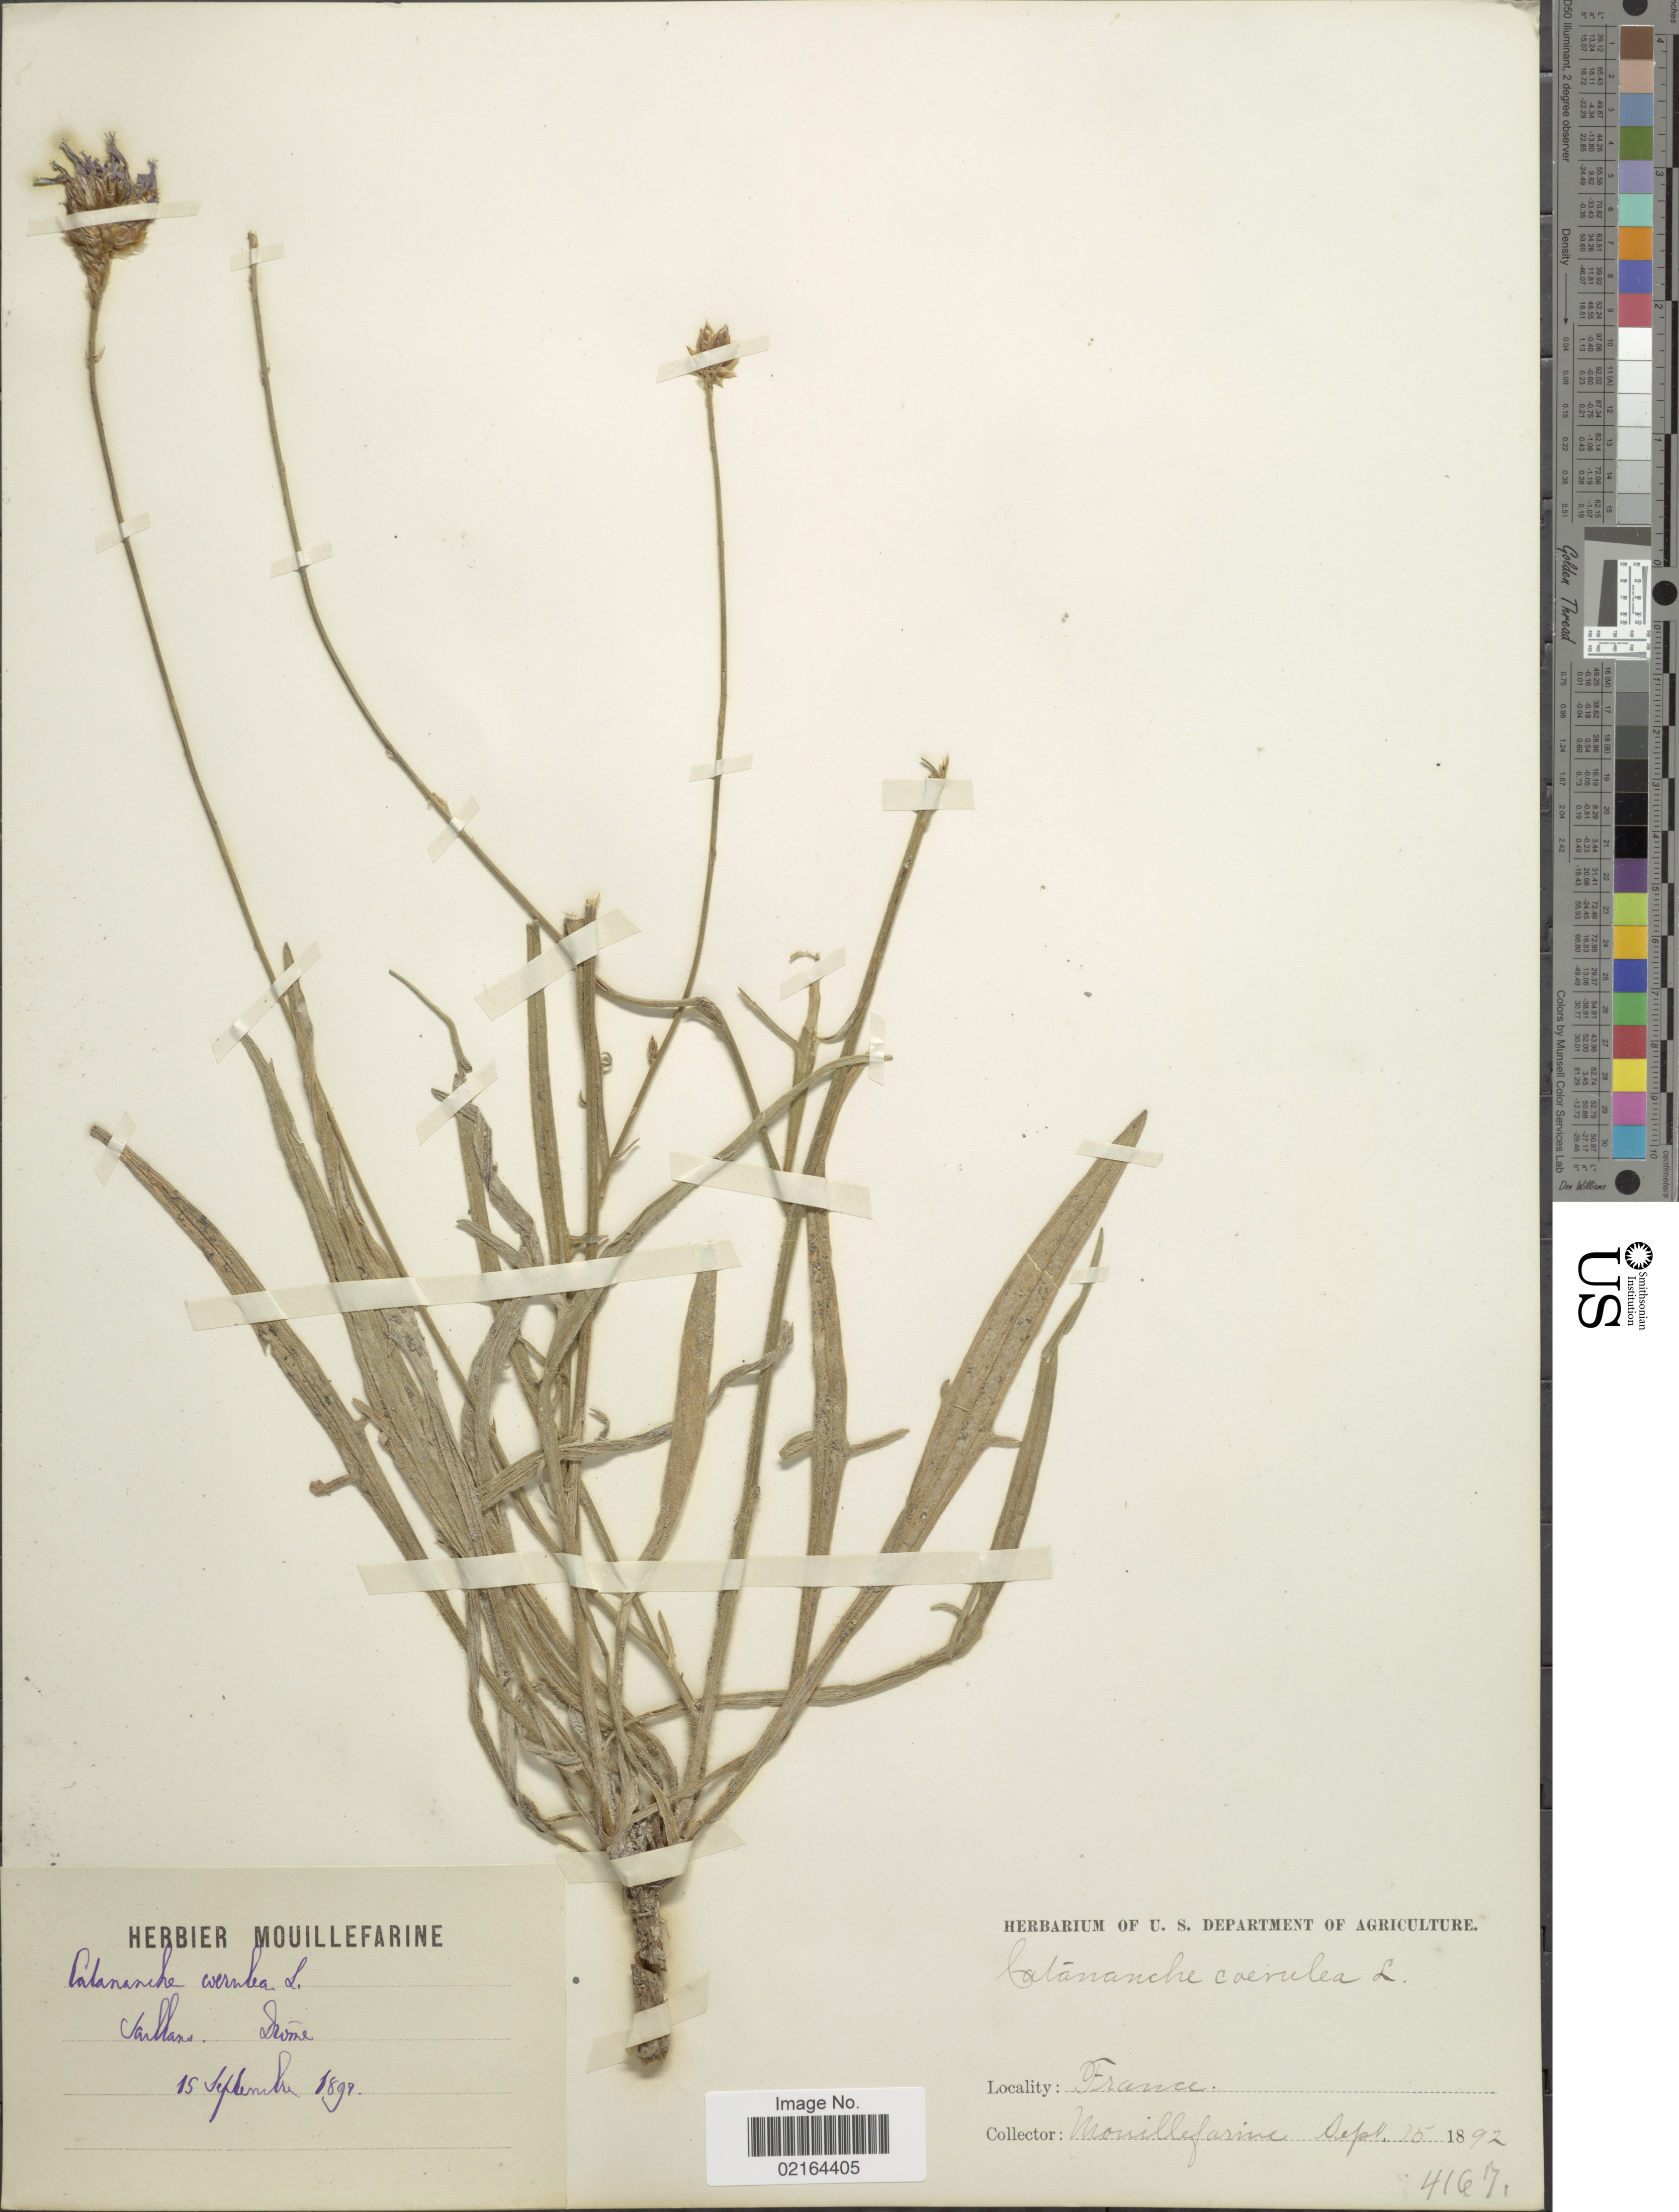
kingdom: Plantae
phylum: Tracheophyta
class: Magnoliopsida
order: Asterales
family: Asteraceae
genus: Catananche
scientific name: Catananche caerulea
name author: L.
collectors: A. Mouillefarine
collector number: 4167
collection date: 1892-09-15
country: France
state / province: Auvergne-Rhône-Alpes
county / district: Drôme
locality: Saillans, Drôme